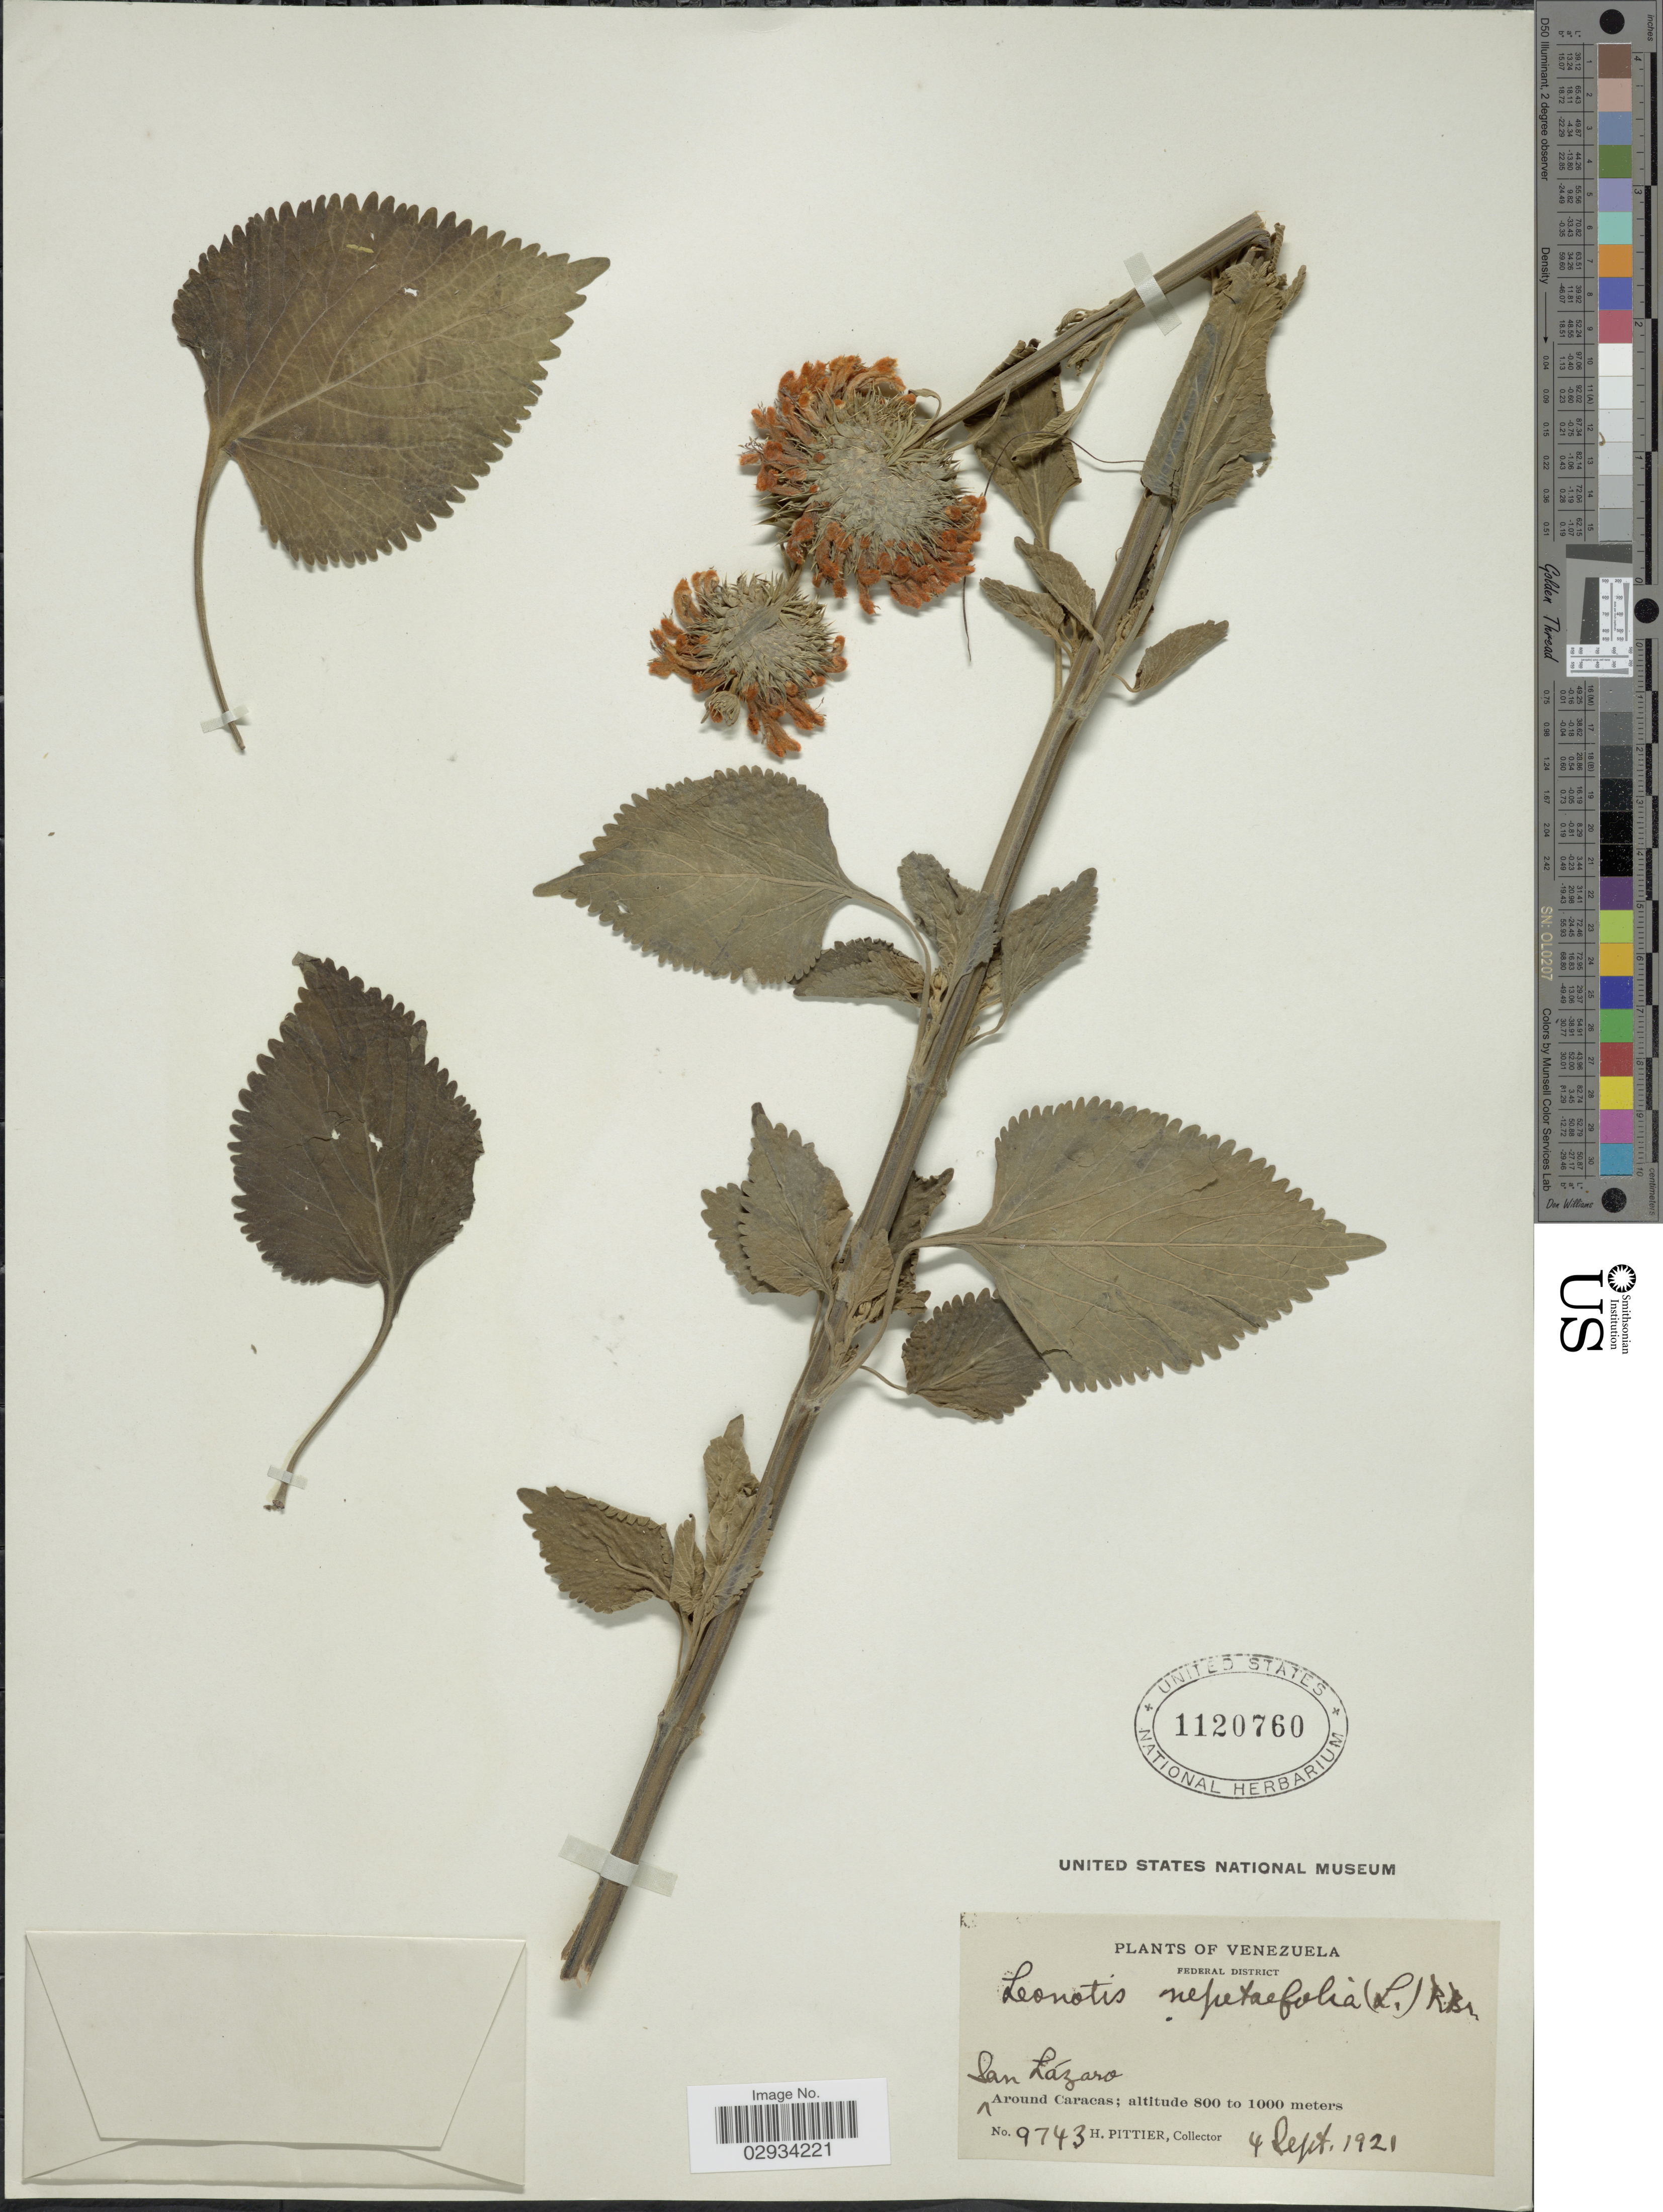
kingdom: Plantae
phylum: Tracheophyta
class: Magnoliopsida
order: Lamiales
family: Lamiaceae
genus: Leonotis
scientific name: Leonotis nepetifolia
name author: (L.) R. Br.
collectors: H. F. Pittier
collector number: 9743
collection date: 1921-09-04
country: Venezuela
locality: Federal District. San Lázaro. Around Caracas.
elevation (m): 800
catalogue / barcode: US 1120760